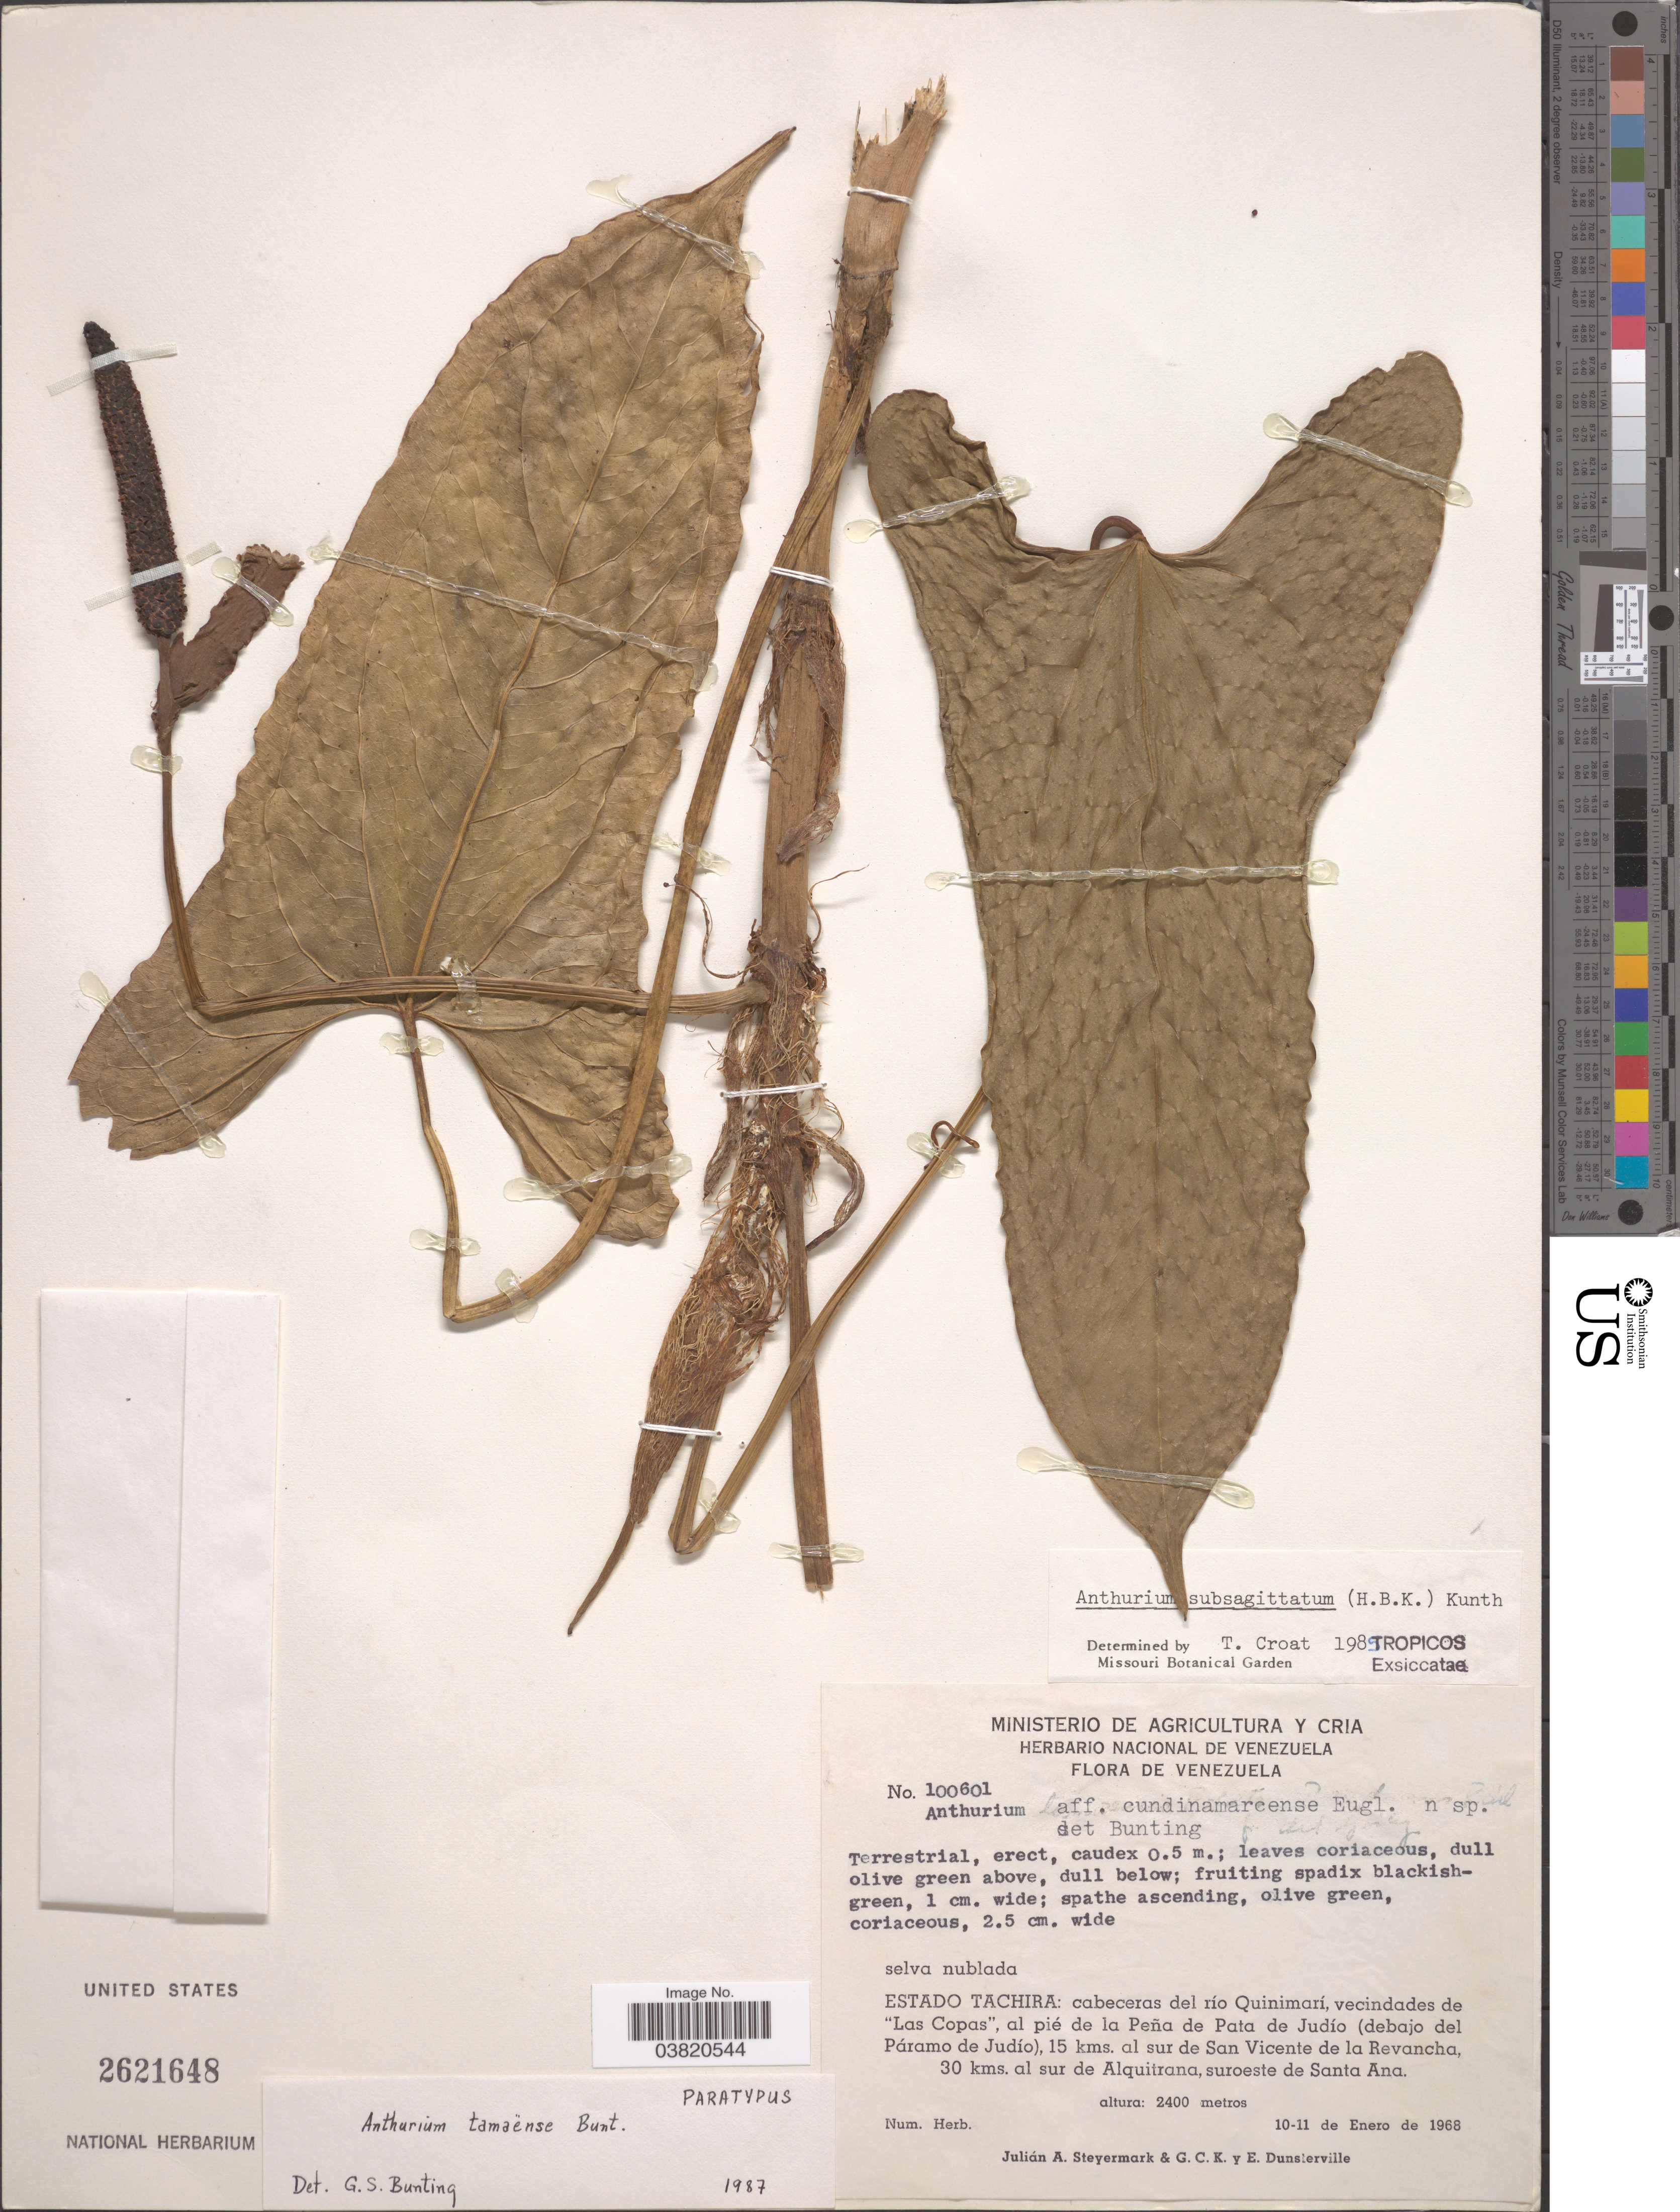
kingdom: Plantae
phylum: Tracheophyta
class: Liliopsida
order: Alismatales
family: Araceae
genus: Anthurium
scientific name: Anthurium tamaense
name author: G.S. Bunting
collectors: J. Steyermark, G. C. K. Dunsterville & E. Dunsterville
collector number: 100601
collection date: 1968-01-10/1968-01-11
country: Venezuela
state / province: Tachira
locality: Cabeceras del río Quinimarí, vecindades de "Las Copas", al pié de la Peña de Pata de Judío (debajo del Páramo de Judío), 15 kms. al sur de San Vicente de la Revancha, 30 kms. al sur de Alquitrana, suroeste de Santa Ana.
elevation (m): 2400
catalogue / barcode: US 2621648